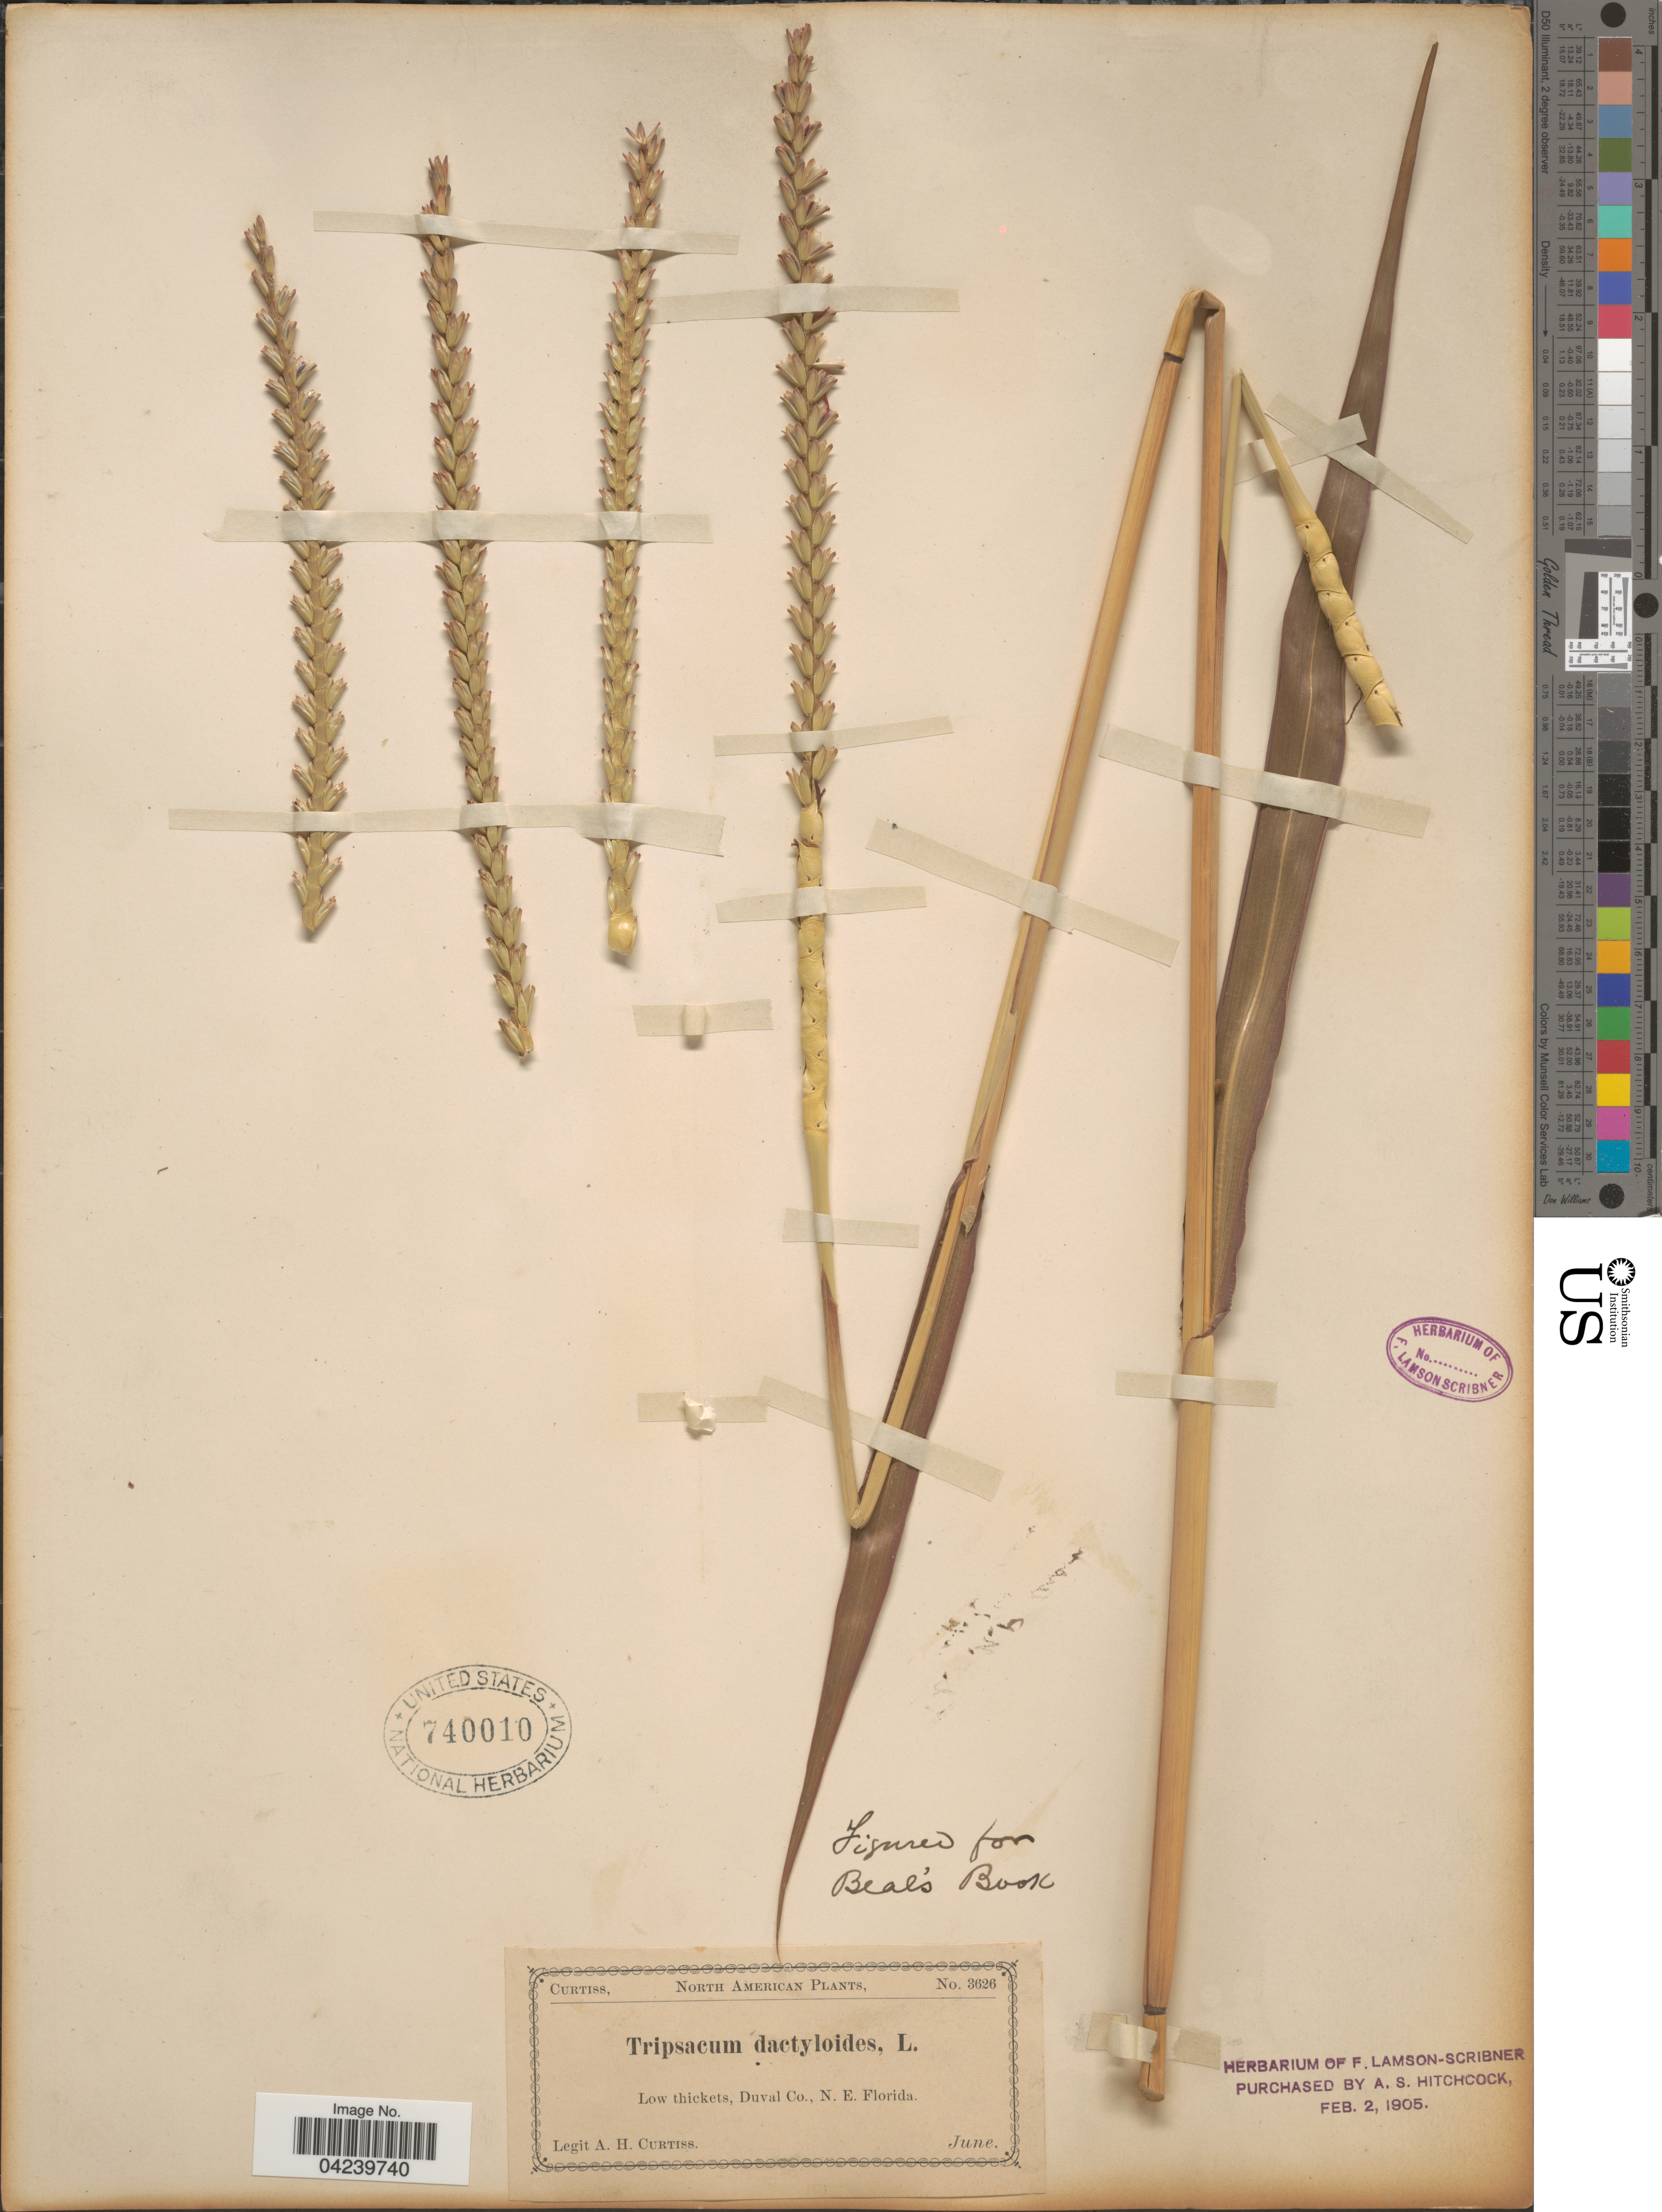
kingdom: Plantae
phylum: Tracheophyta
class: Liliopsida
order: Poales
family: Poaceae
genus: Tripsacum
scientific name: Tripsacum dactyloides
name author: (L.) L.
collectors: A. H. Curtiss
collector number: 3626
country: United States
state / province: Florida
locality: Low thickets, Duval Co., N. E. Florida.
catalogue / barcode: US 740010